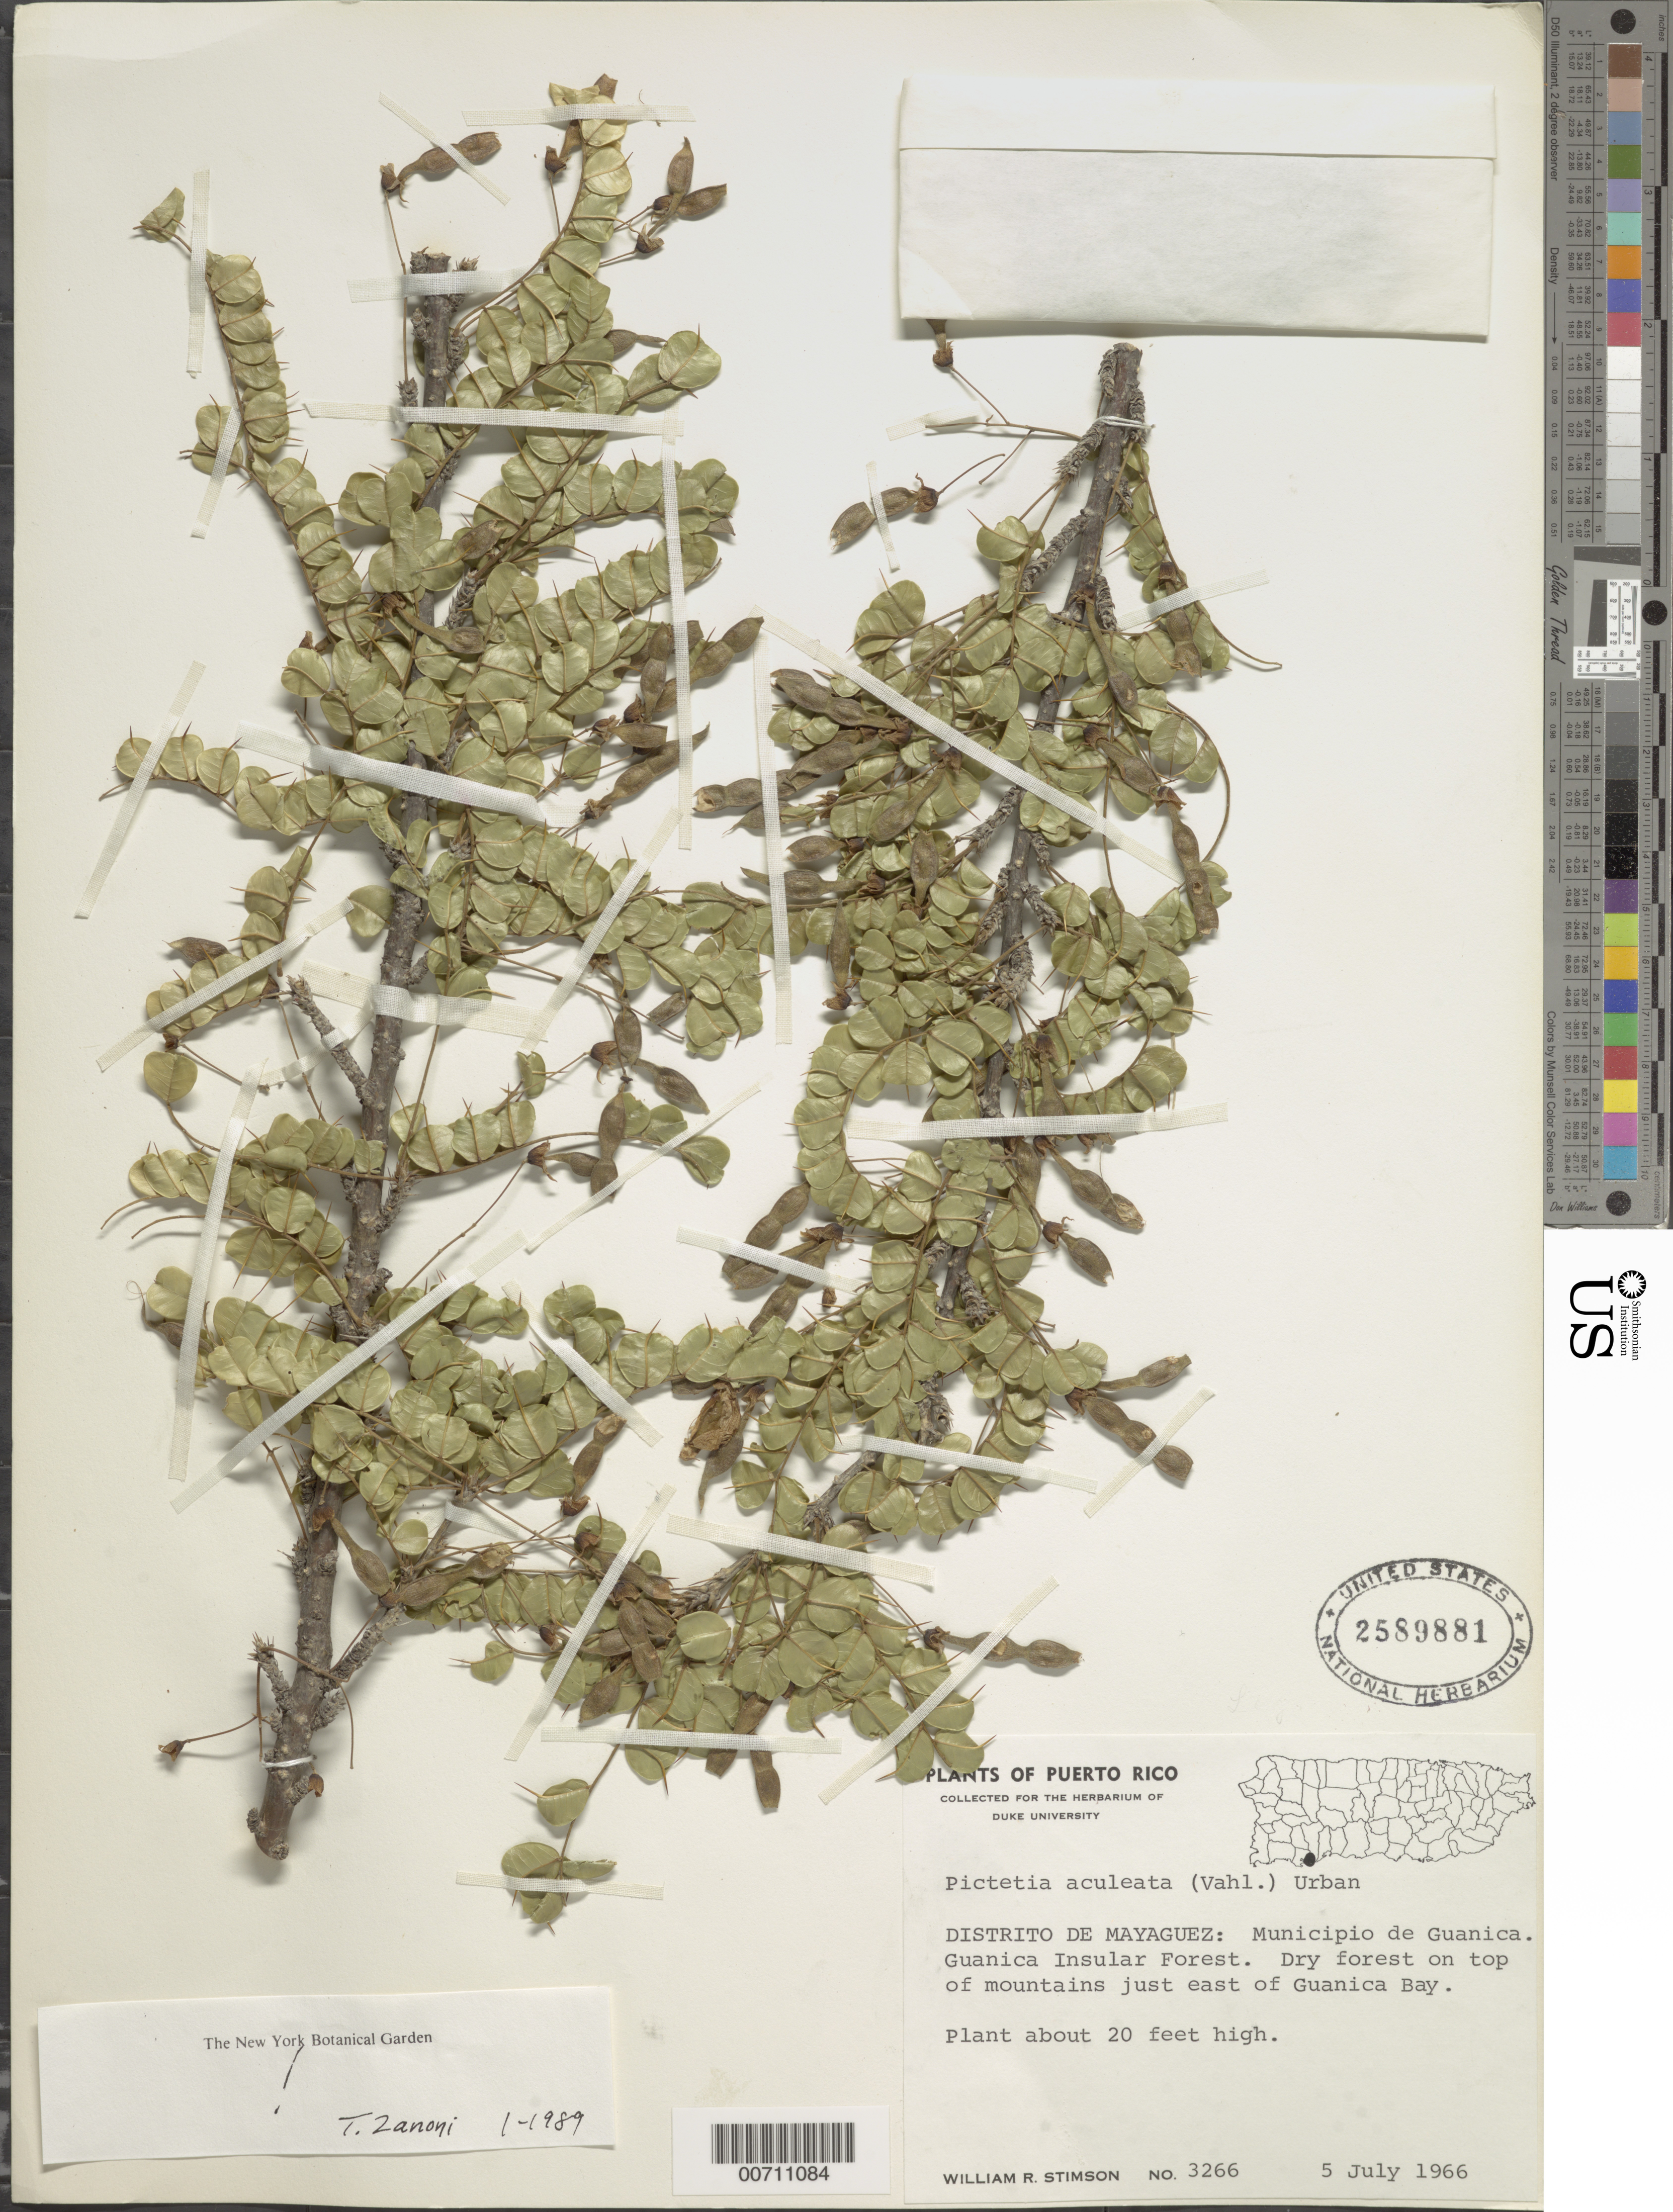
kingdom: Plantae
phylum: Tracheophyta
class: Magnoliopsida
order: Fabales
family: Fabaceae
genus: Pictetia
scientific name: Pictetia aculeata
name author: (Vahl) Urb.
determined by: Zanoni, T. A., (NY), New York Botanical Garden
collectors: W. R. Stimson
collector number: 3266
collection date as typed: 05 Jul 1966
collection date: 1966-07-05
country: Puerto Rico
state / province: Mayaguez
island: Greater Antilles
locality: Distrito de Mayaguez: Municipio de Guanica; top of mountain just E of Guanica Bay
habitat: Dry forest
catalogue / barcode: US 2589881